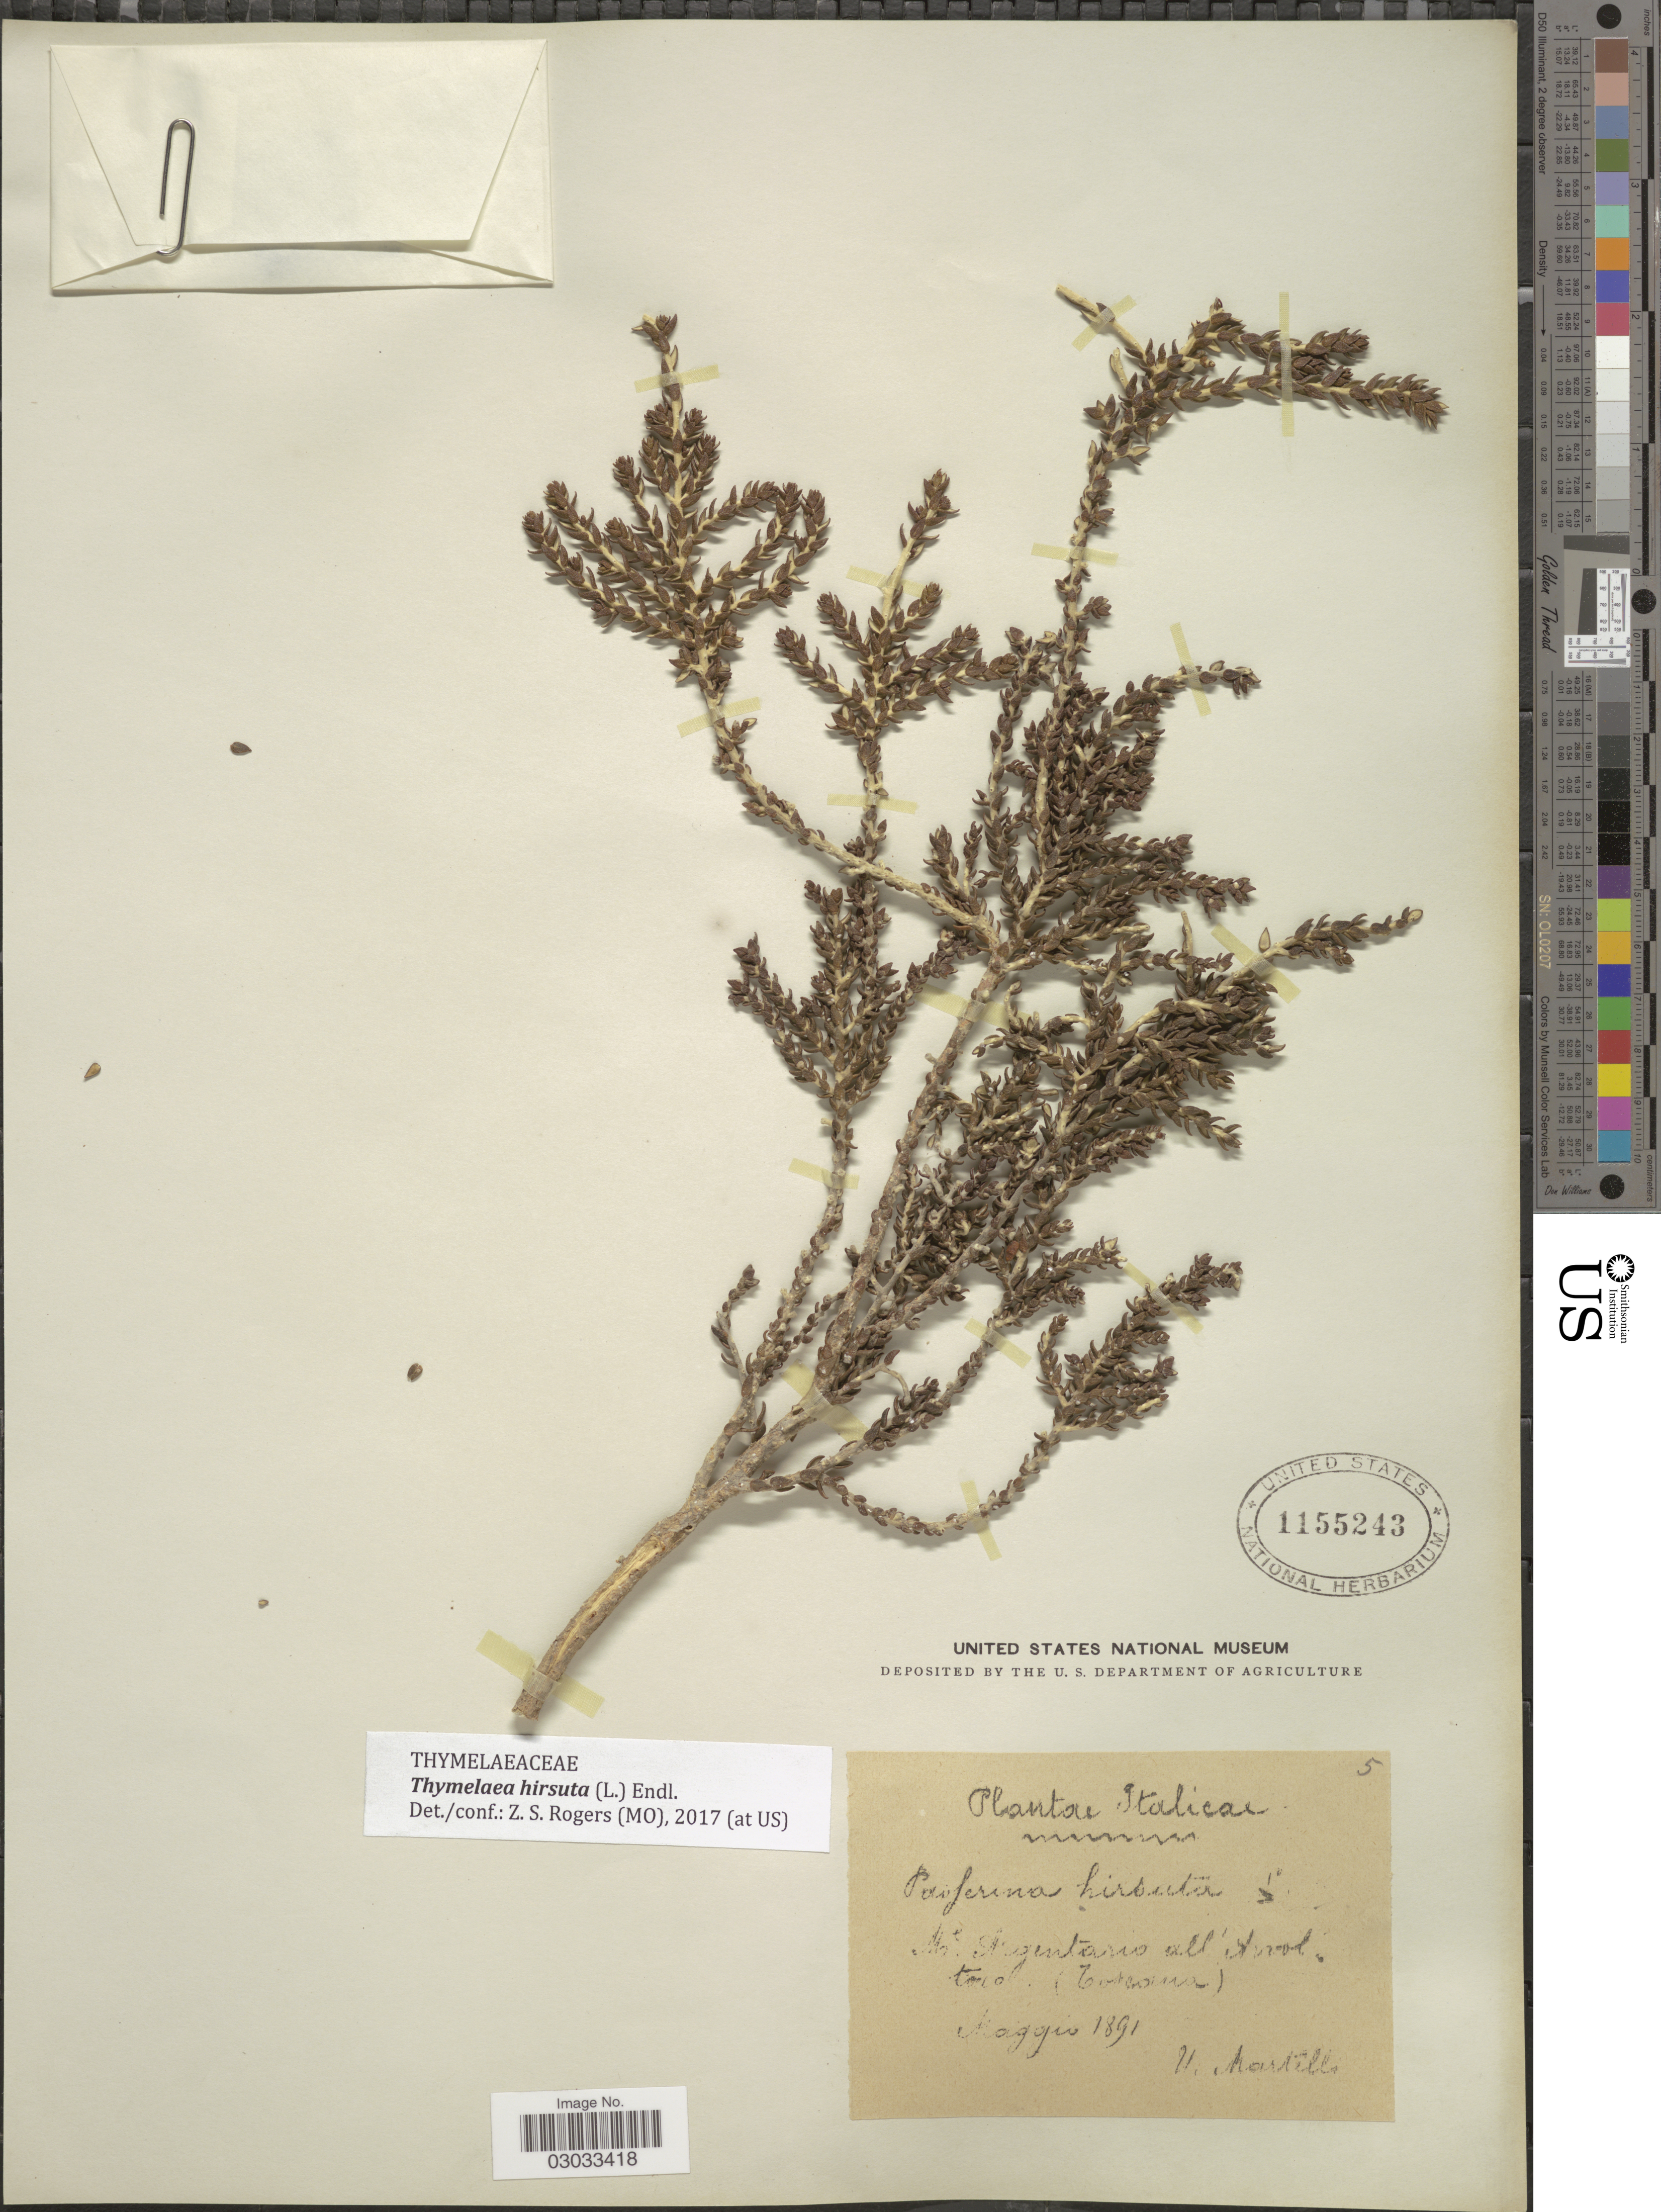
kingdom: Plantae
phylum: Tracheophyta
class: Magnoliopsida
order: Malvales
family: Thymelaeaceae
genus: Thymelaea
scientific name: Thymelaea hirsuta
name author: (L.) Endl.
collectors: U. Martelli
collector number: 5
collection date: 1891-05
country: Italy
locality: Ms Argentario all'Avol toral (Totavina). [interpreted]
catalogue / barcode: US 1155243